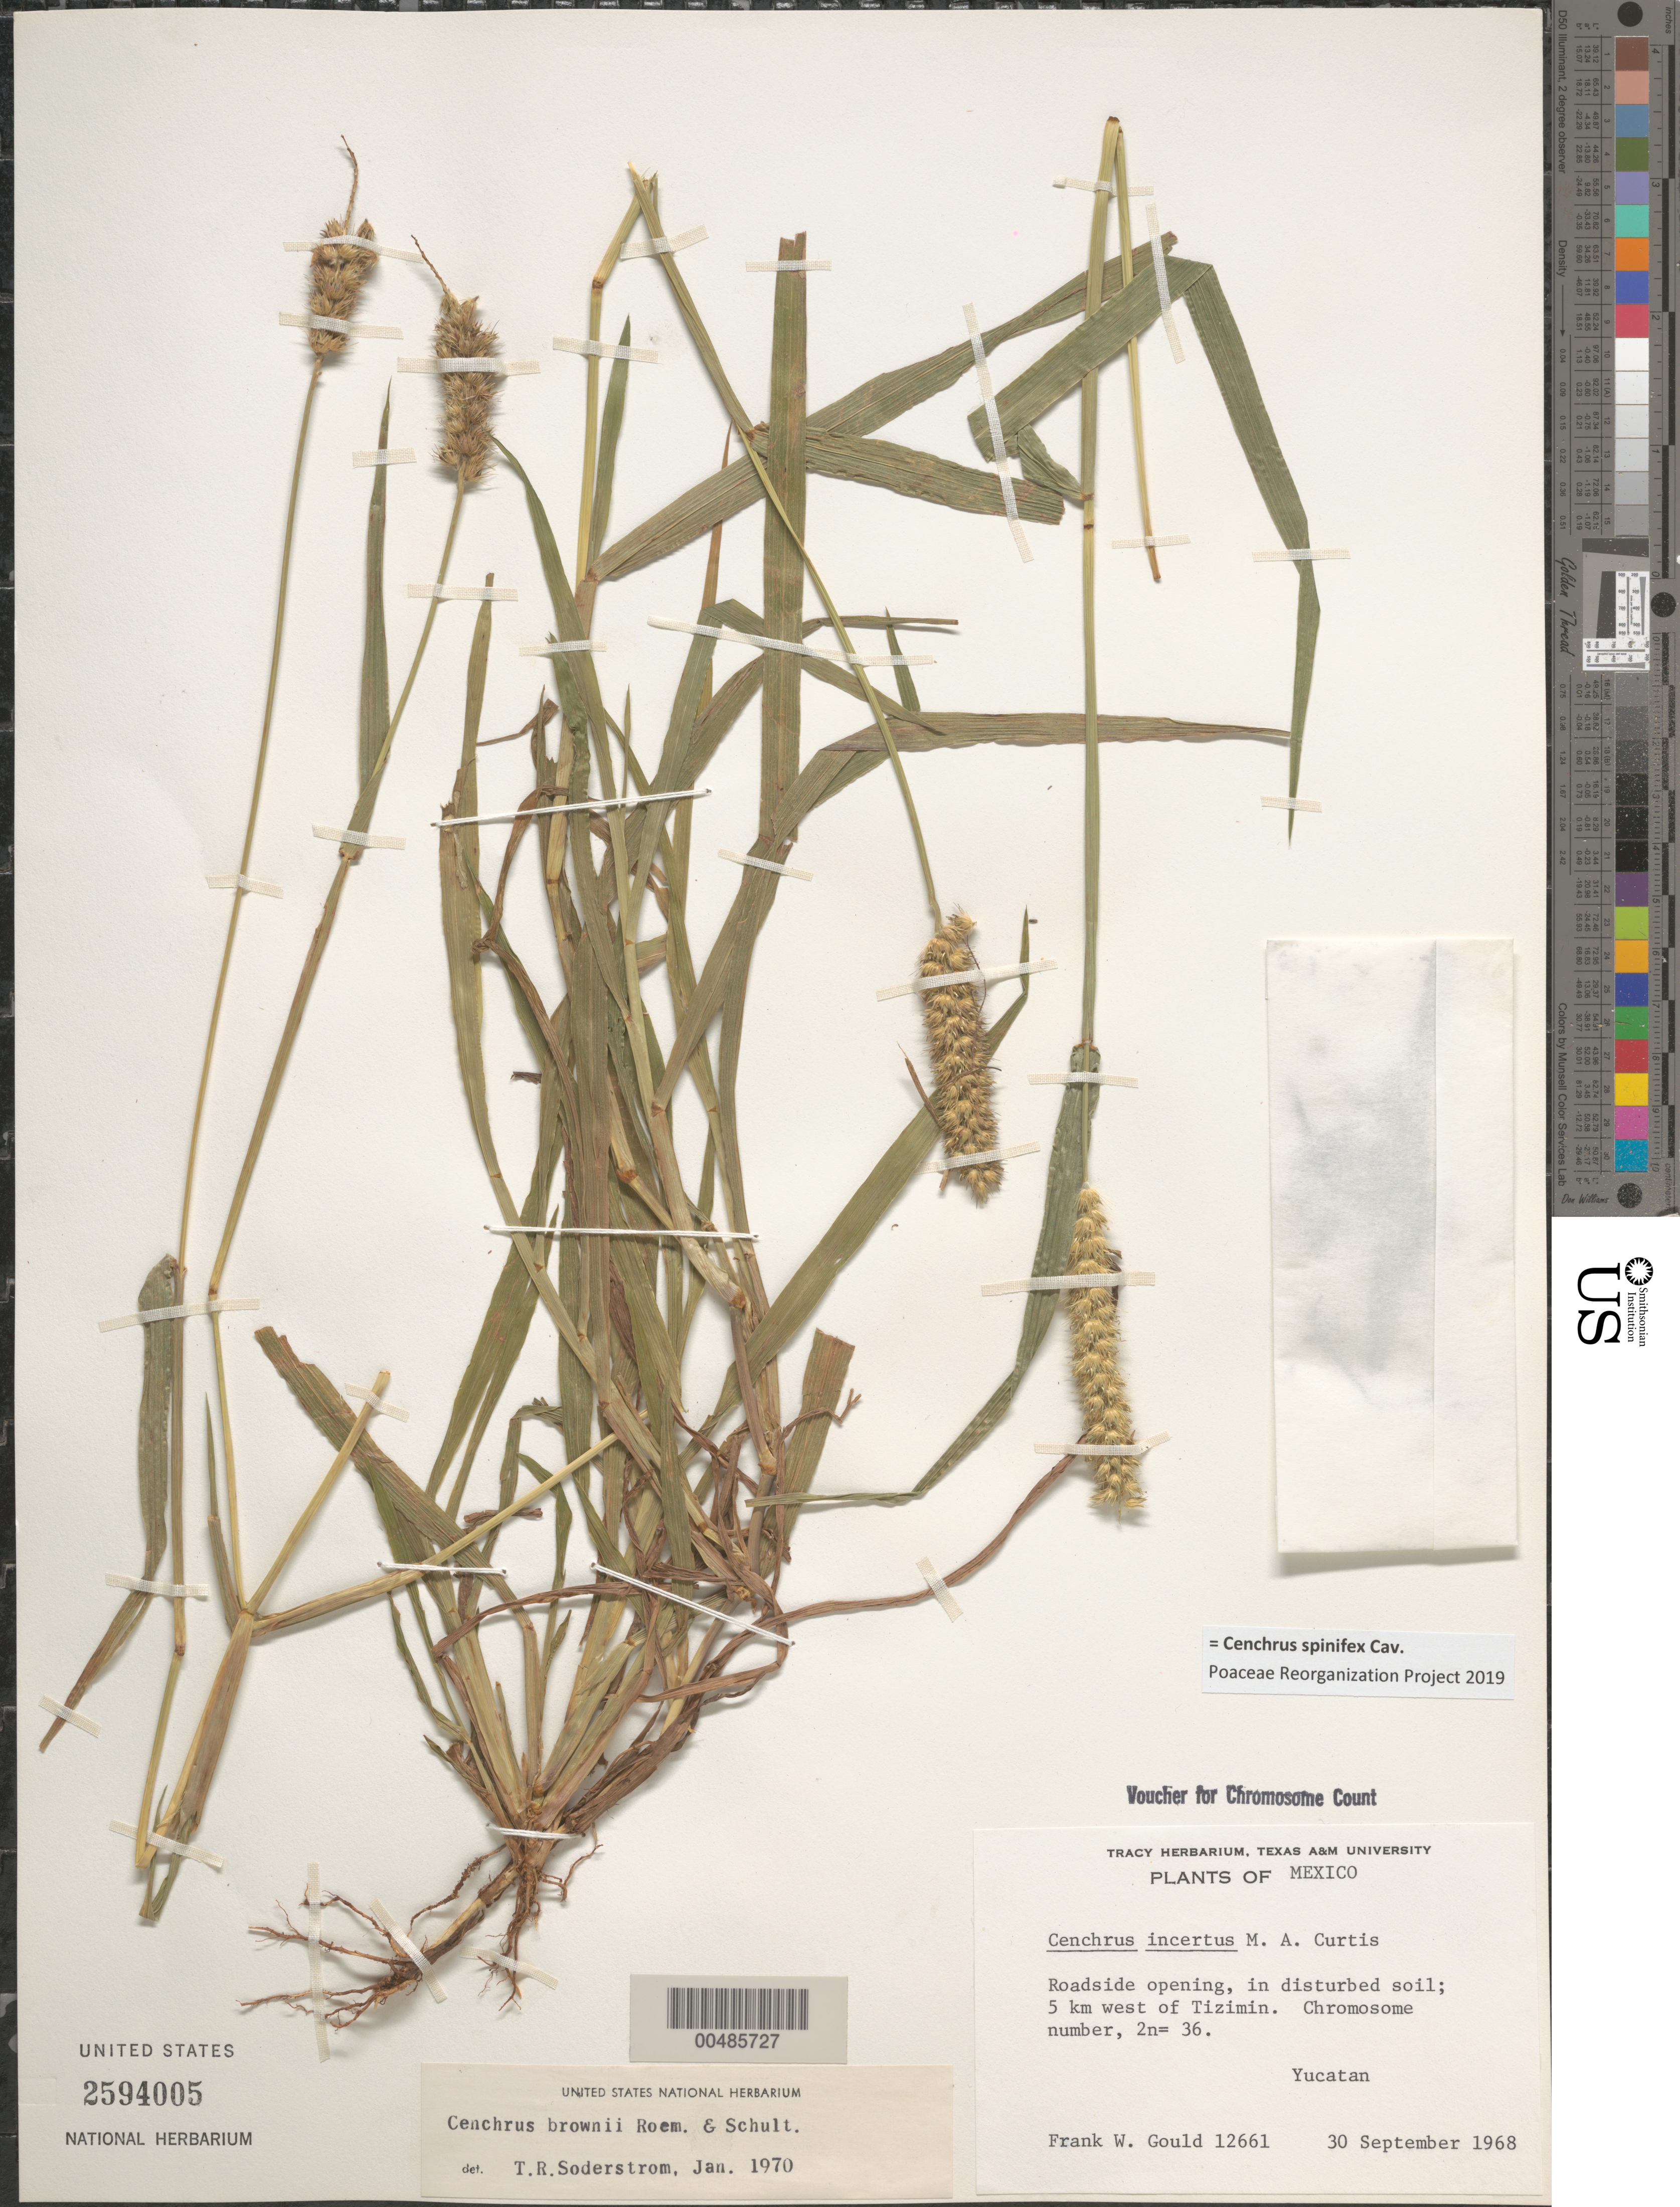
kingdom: Plantae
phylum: Tracheophyta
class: Liliopsida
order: Poales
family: Poaceae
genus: Cenchrus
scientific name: Cenchrus spinifex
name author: Cav.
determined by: Poaceae Reorganization Project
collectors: F. W. Gould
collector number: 12661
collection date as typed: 30 Sep 1968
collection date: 1968-09-30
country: Mexico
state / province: Yucatan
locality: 5 km W of Tizimin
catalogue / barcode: US 2594005